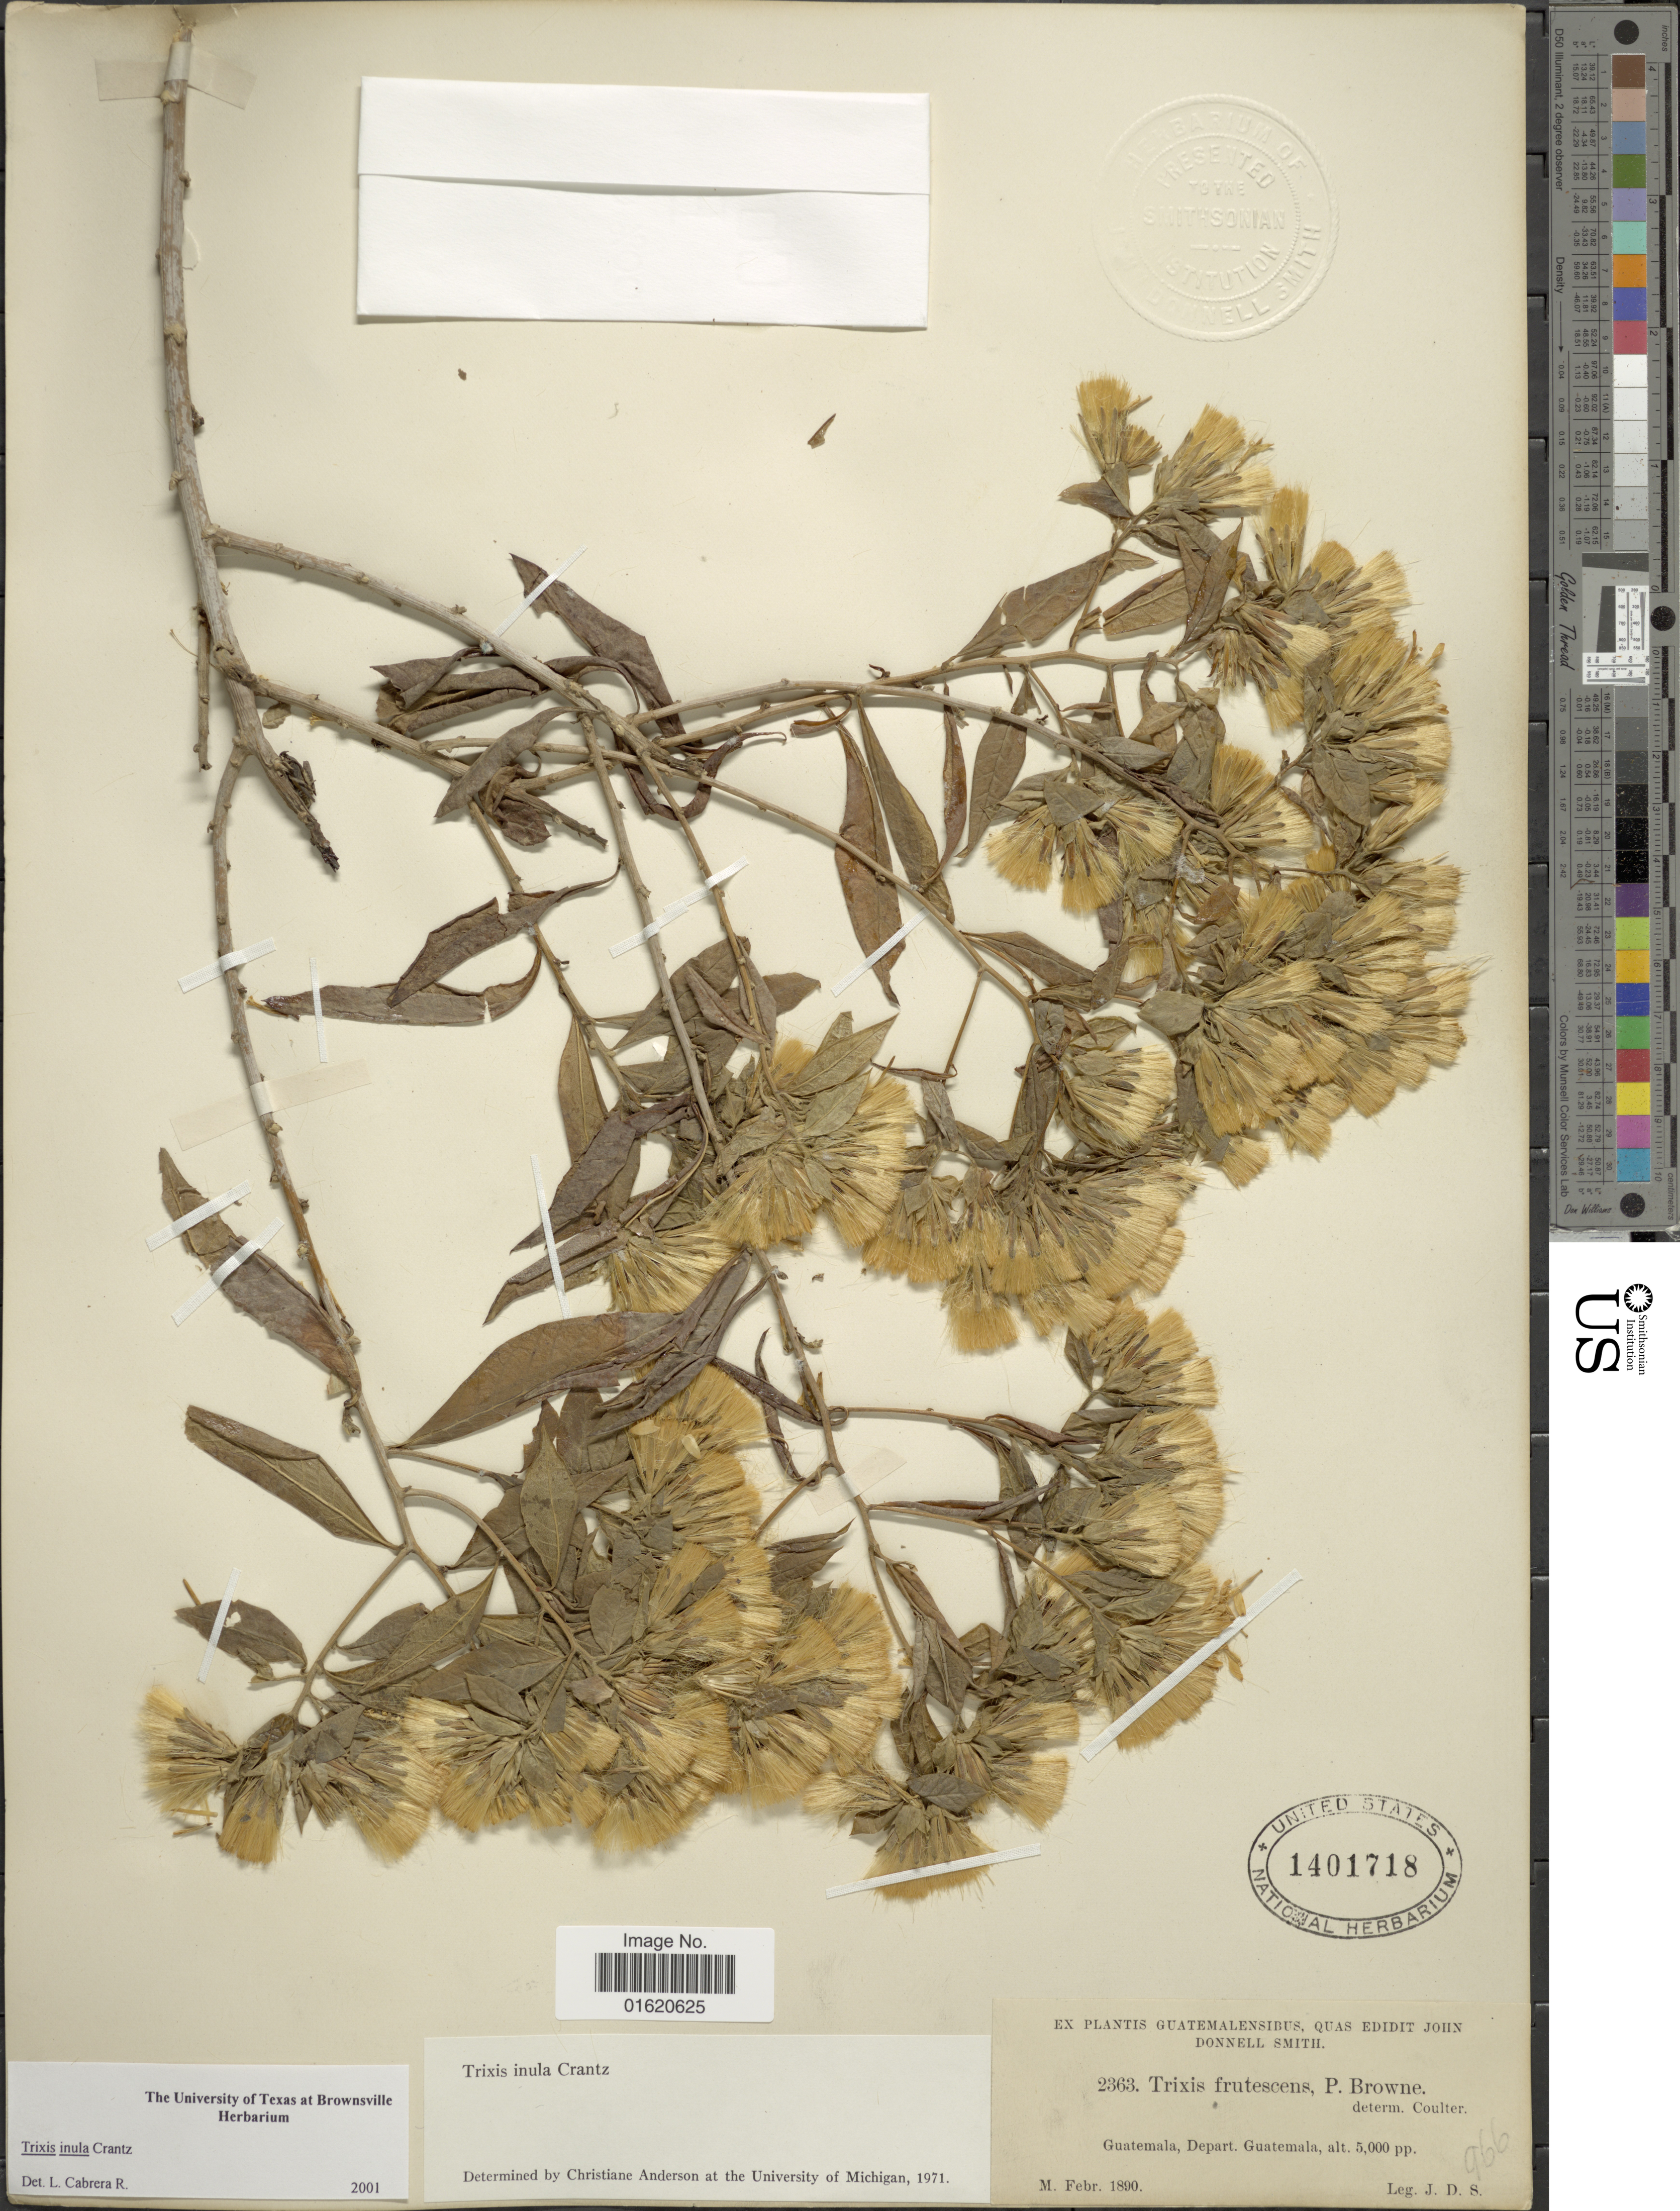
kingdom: Plantae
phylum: Tracheophyta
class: Magnoliopsida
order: Asterales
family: Asteraceae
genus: Trixis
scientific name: Trixis inula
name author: Crantz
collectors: J. Donnell Smith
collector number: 2363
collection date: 1890-02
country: Guatemala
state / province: Guatemala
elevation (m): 1524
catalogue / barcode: US 1401718